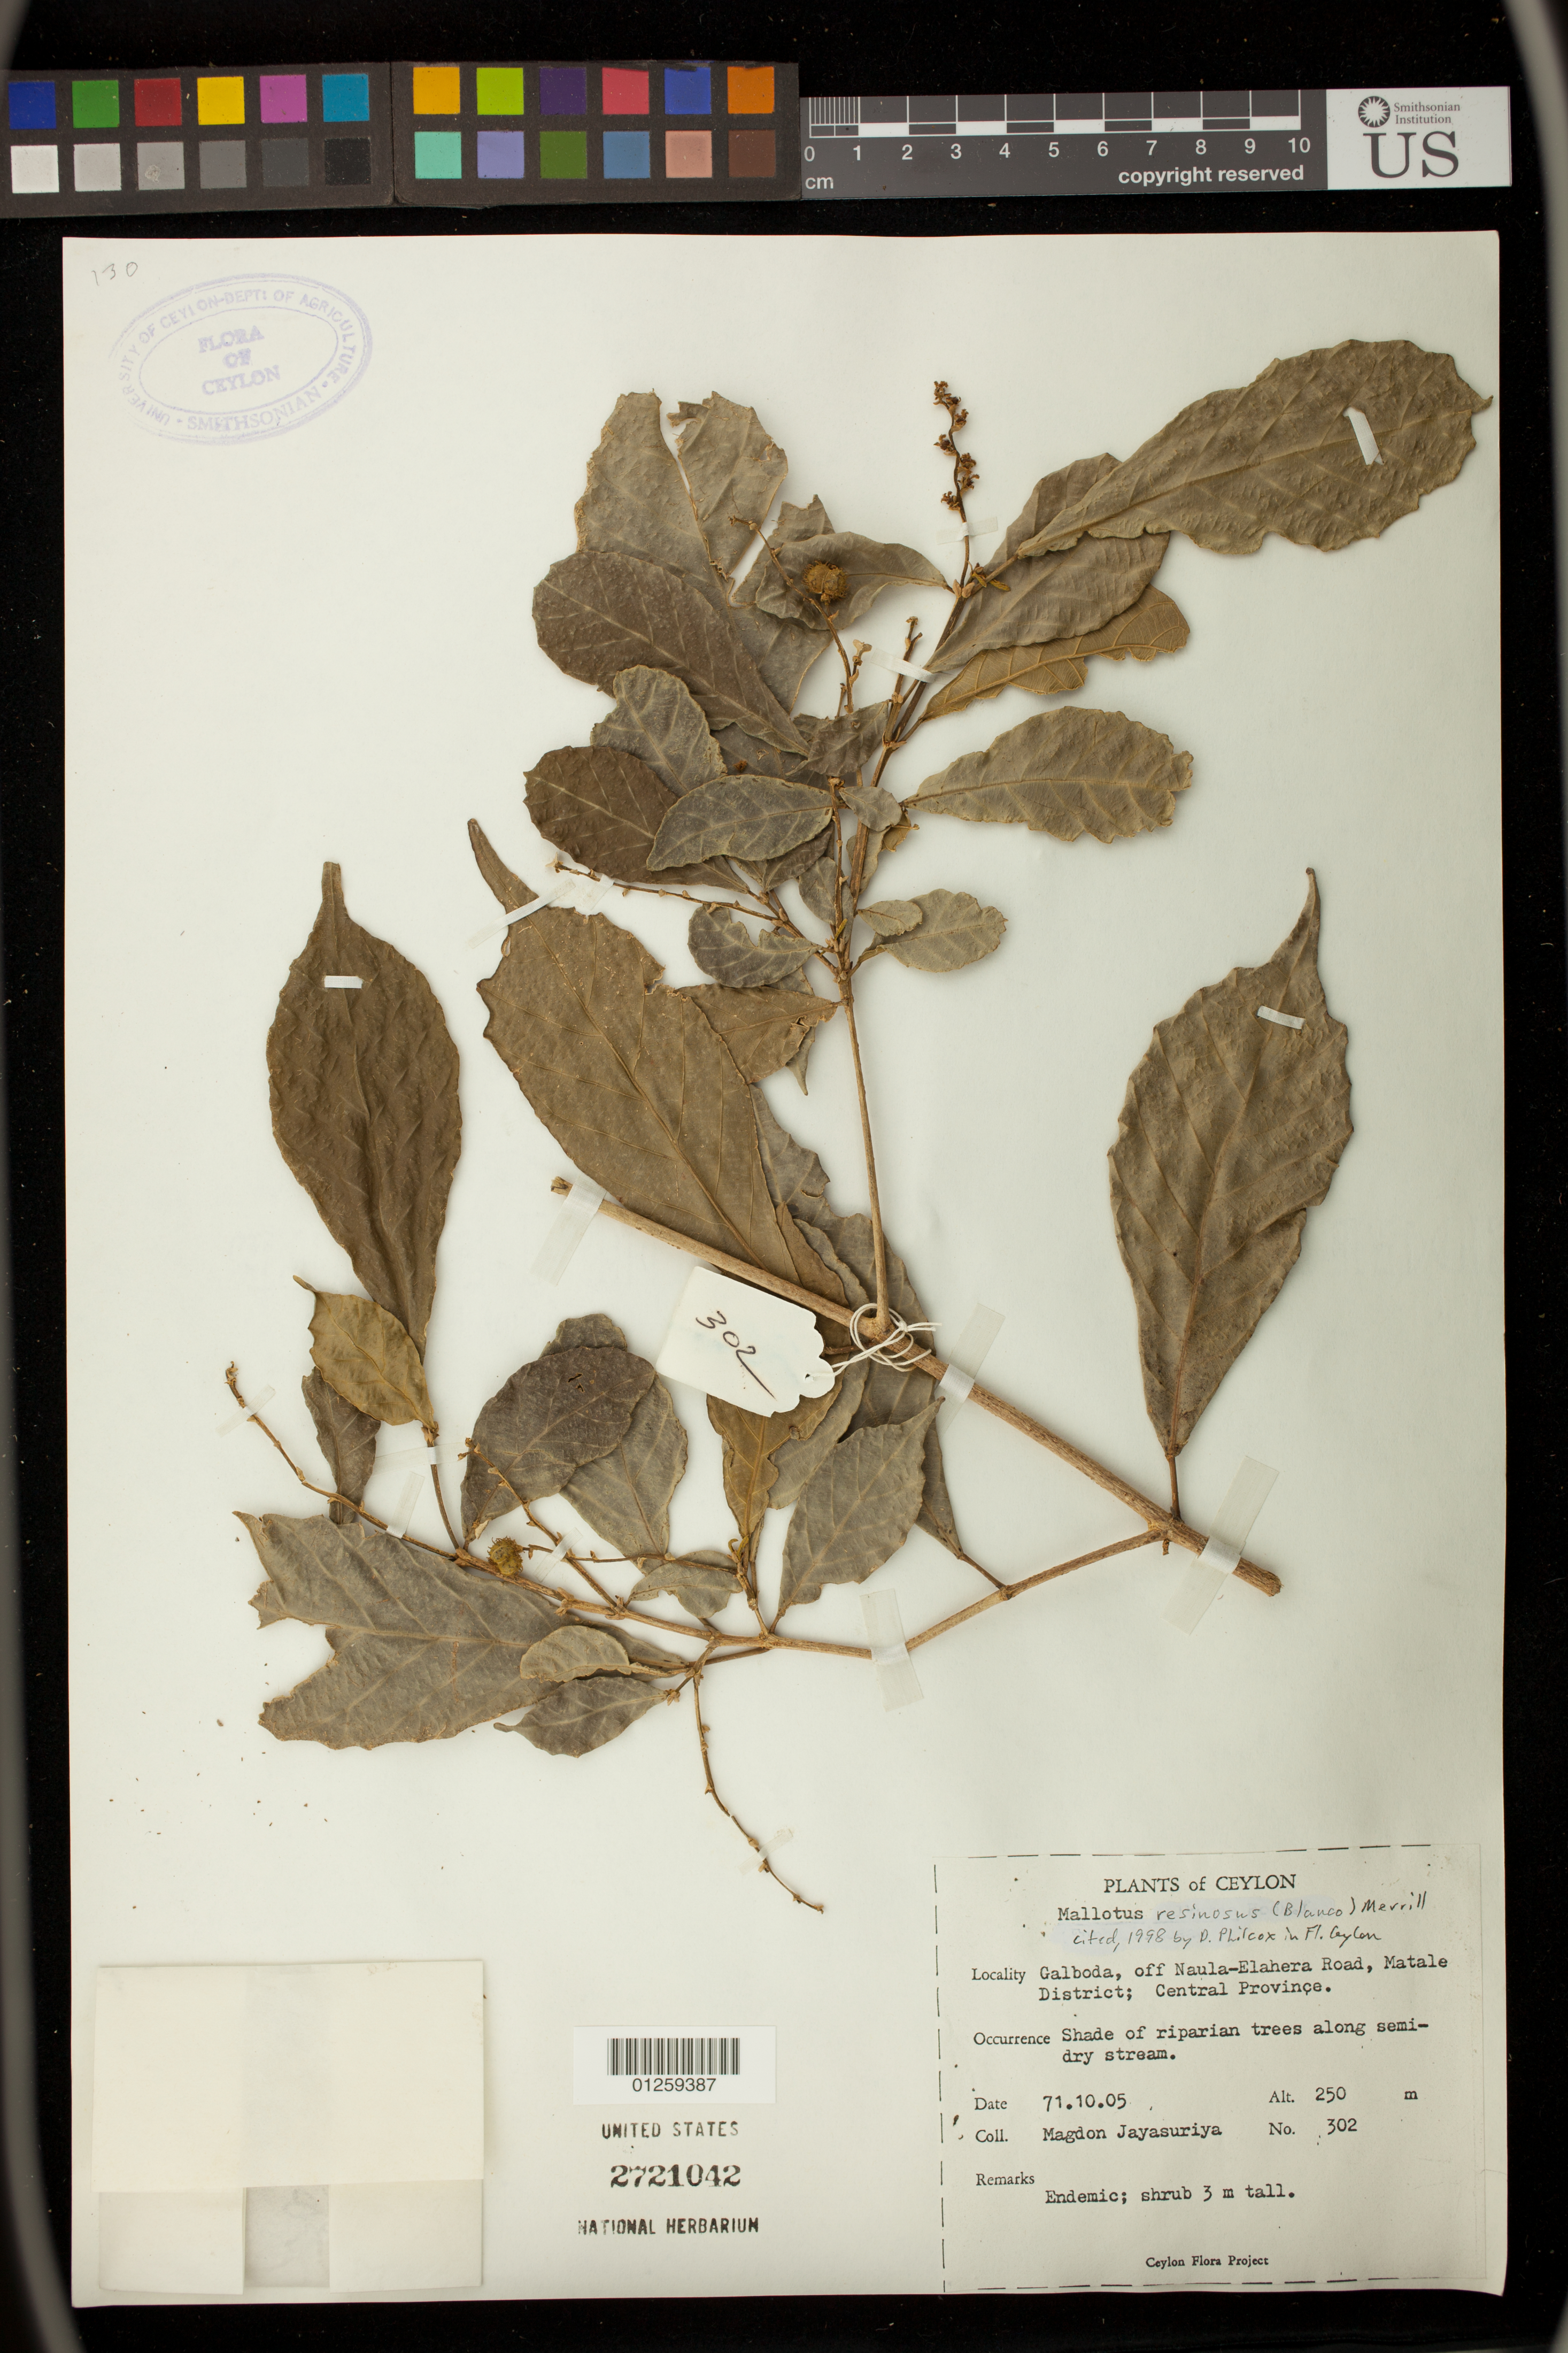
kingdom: Plantae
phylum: Tracheophyta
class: Magnoliopsida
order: Malpighiales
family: Euphorbiaceae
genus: Mallotus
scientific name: Mallotus resinosus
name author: (Blanco) Merr.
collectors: M. Jayasuriya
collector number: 302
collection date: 1971-05-10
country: Sri Lanka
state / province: Central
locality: Galboda, off Naula-Elahera Road, Matale District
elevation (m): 250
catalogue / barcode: US 2721042